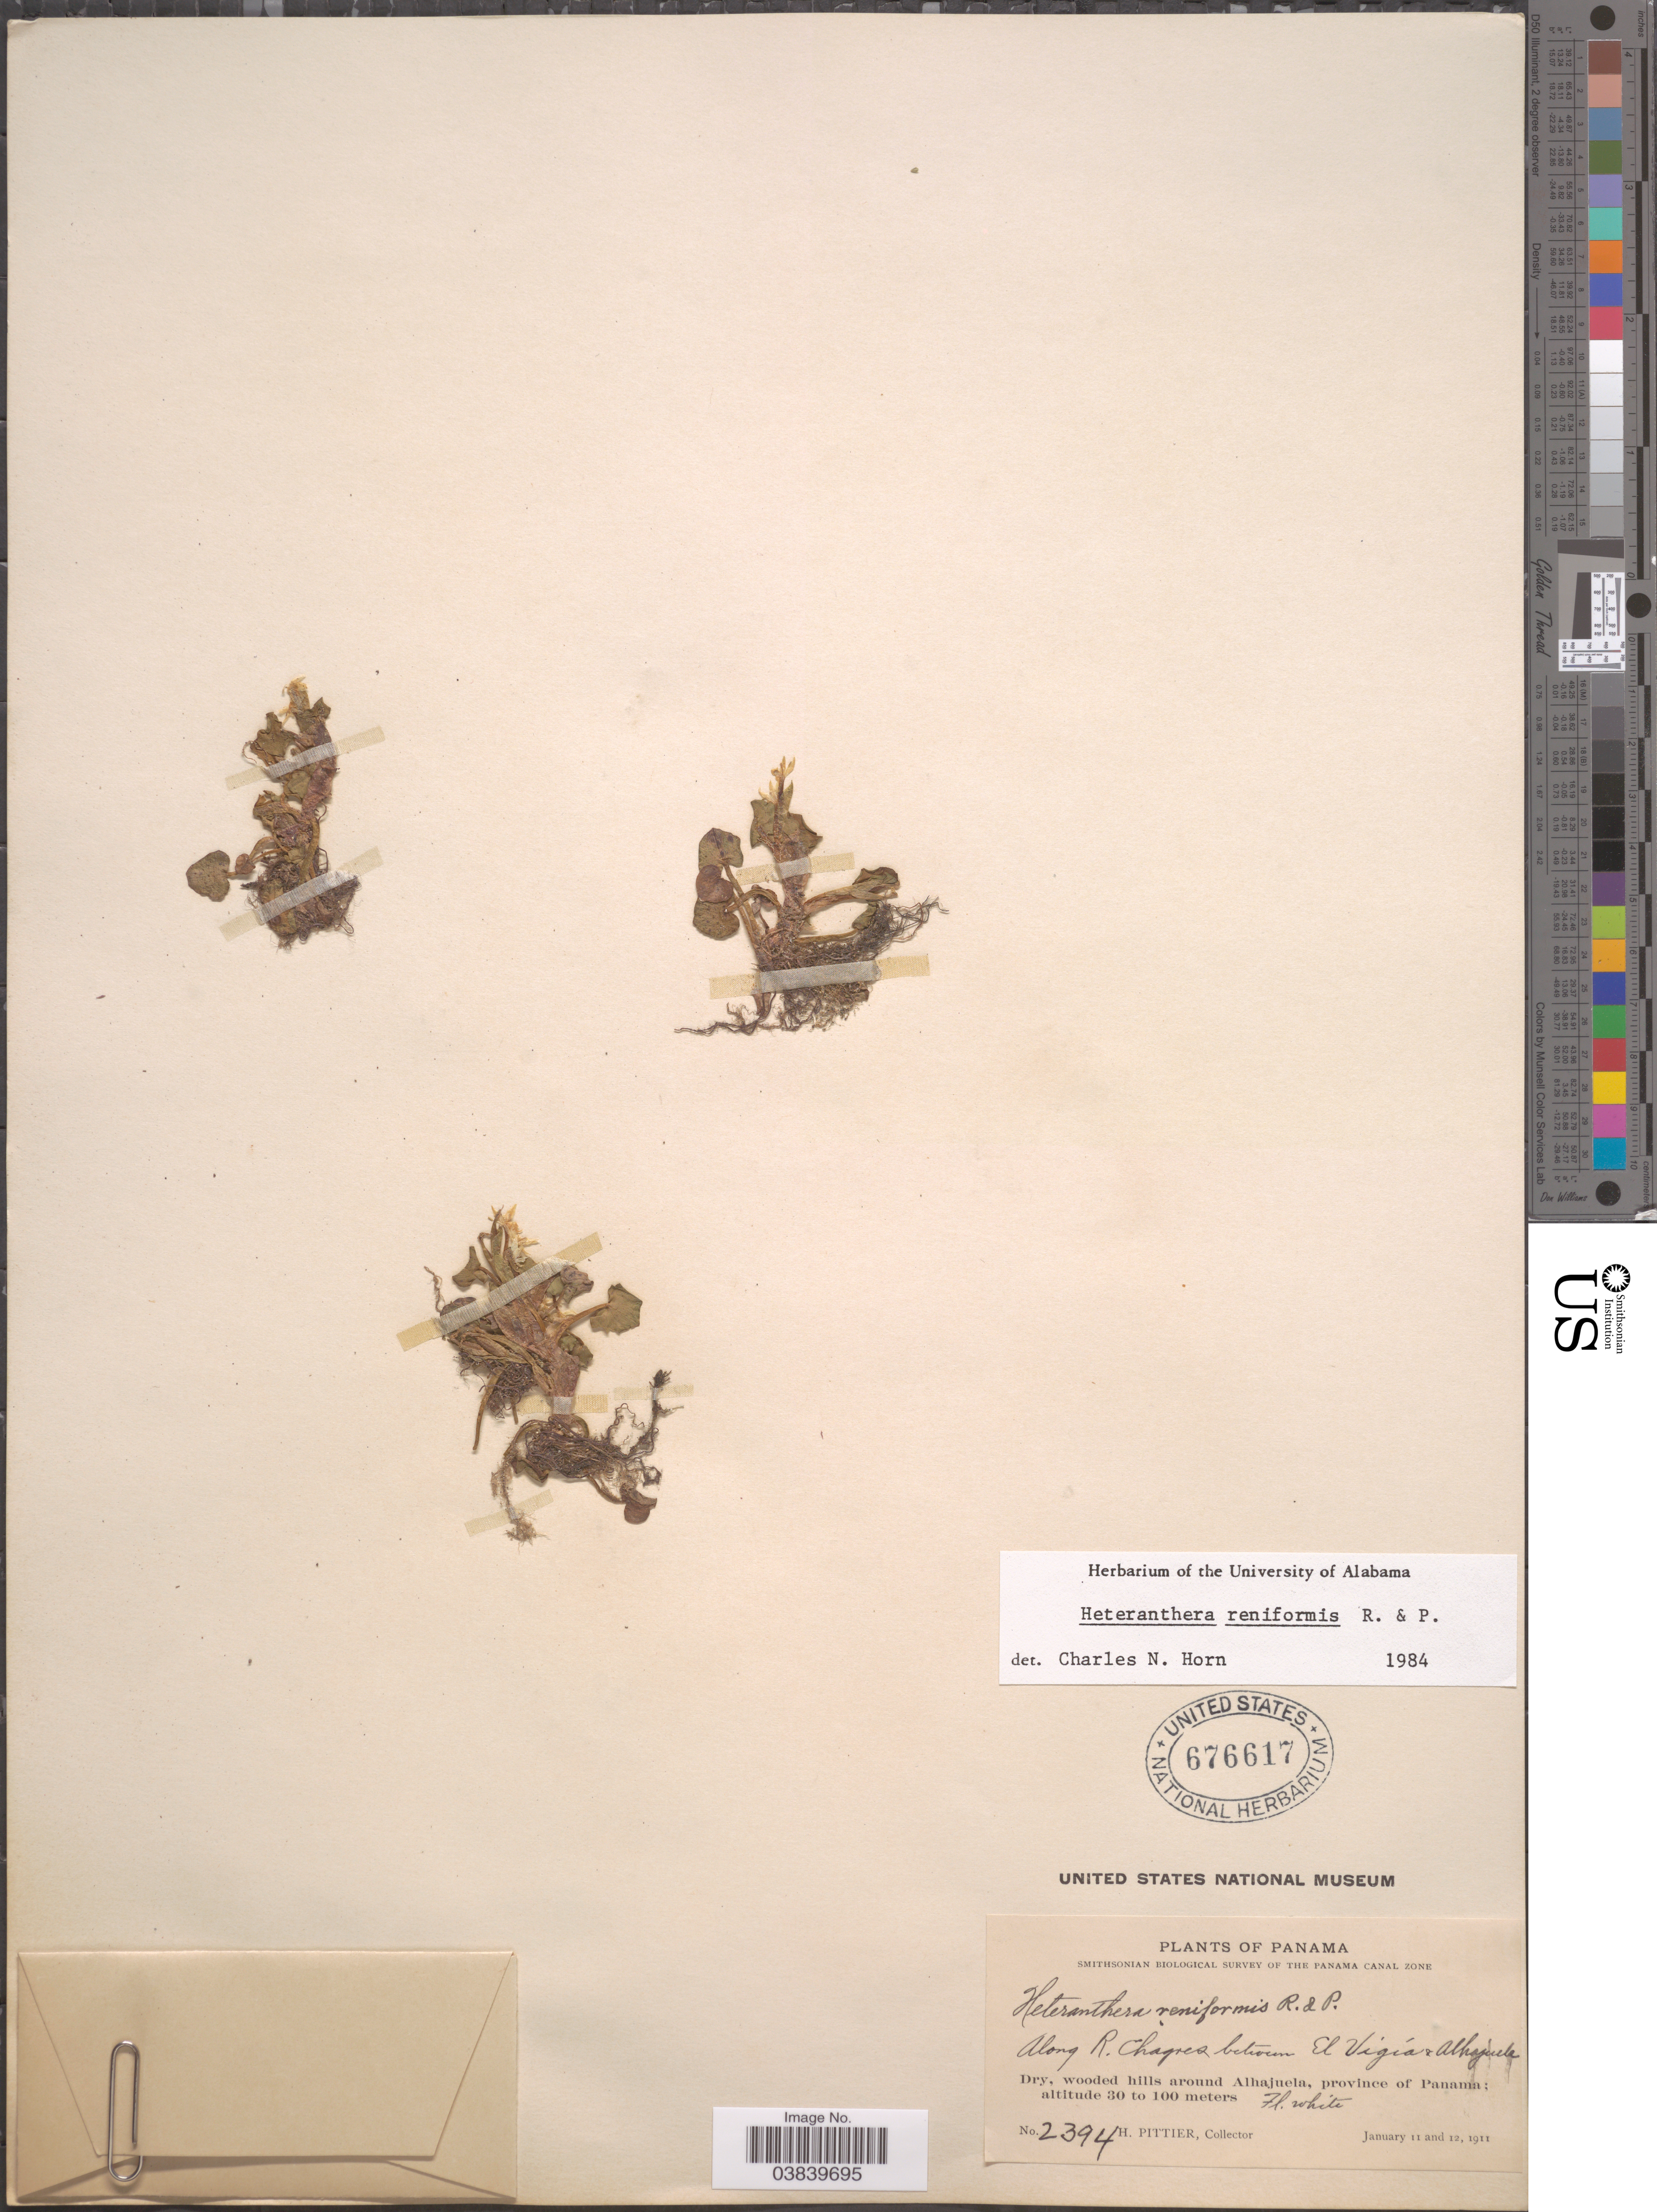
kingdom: Plantae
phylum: Tracheophyta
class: Liliopsida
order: Commelinales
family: Pontederiaceae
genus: Heteranthera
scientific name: Heteranthera reniformis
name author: Ruiz & Pav.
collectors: H. F. Pittier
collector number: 2394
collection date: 1911-01-11/1911-01-12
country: Panama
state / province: Panamá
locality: The Panama Canal Zone. Along R. Chagres between El Vigia & Alhajuela. Hills around Alhajuela.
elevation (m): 30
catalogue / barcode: US 676617